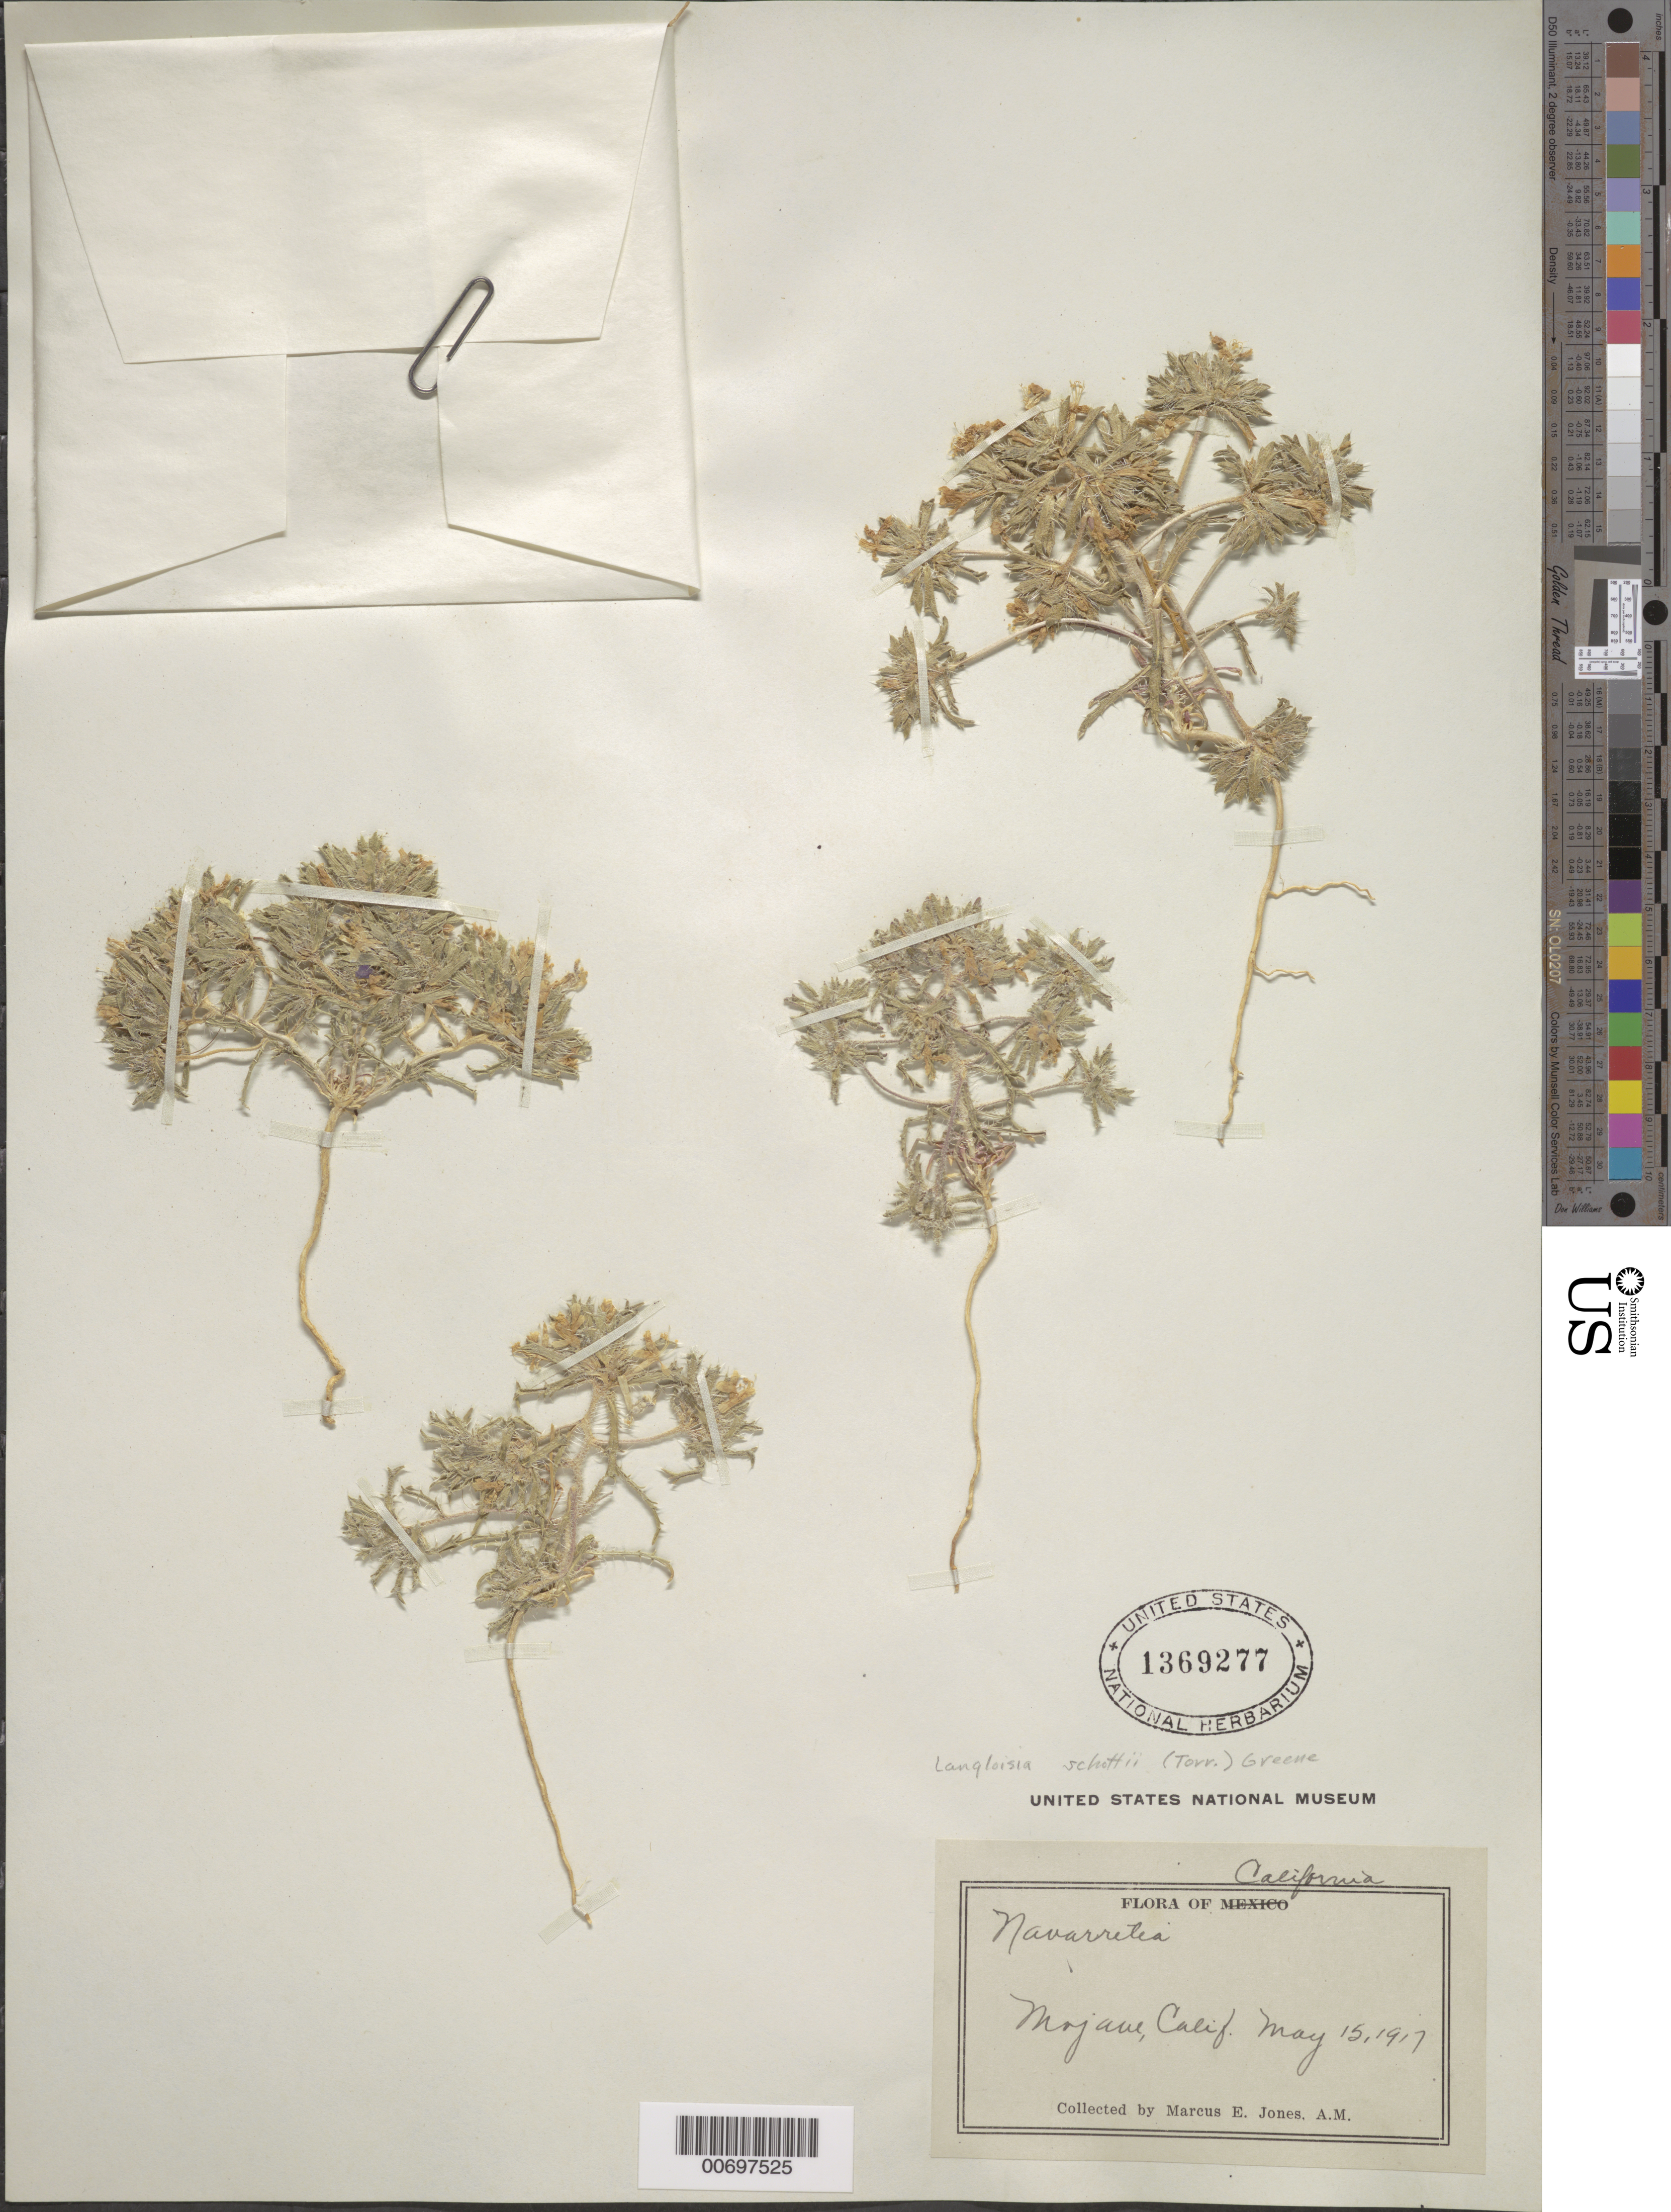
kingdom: Plantae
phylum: Tracheophyta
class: Magnoliopsida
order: Ericales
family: Polemoniaceae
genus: Loeseliastrum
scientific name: Loeseliastrum matthewsii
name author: (A. Gray) Timbrook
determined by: Strong, Mark T., (BOT), Smithsonian Institution - National Museum of Natural History (UNITED STATES)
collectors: M. E. Jones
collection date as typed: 15 May 1917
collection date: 1917-05-15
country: United States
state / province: California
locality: Mojave.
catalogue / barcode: US 1369277